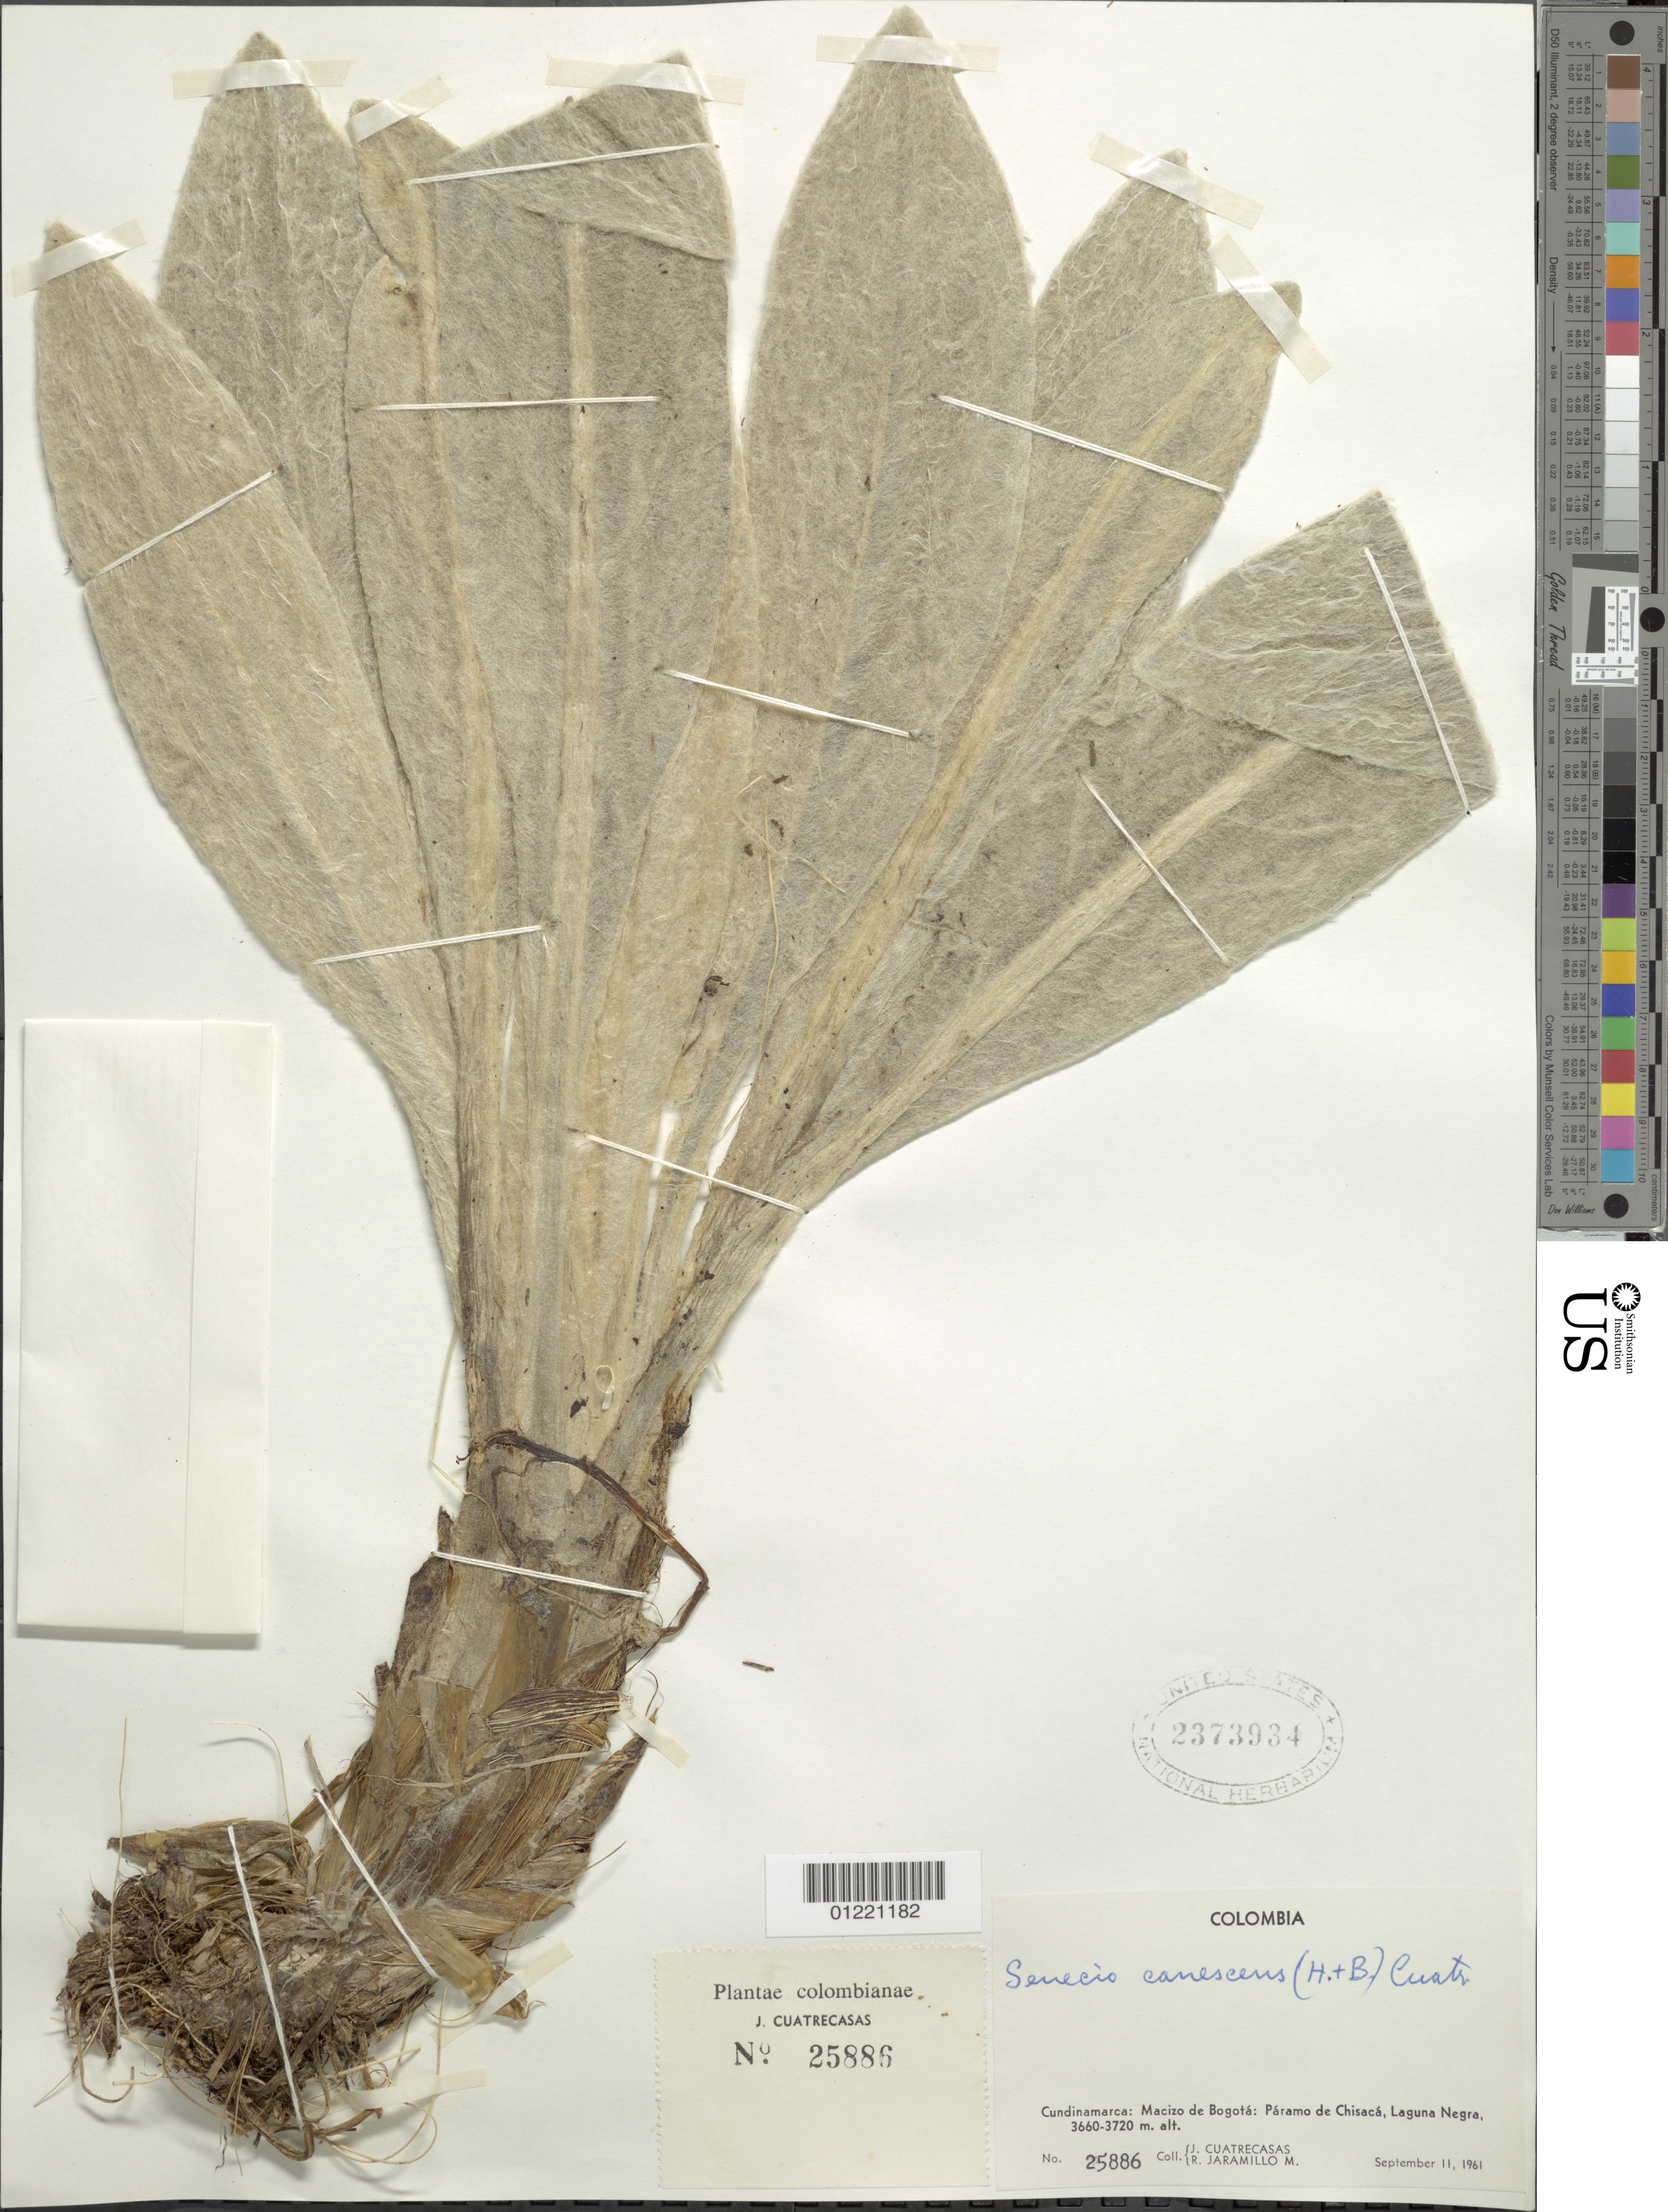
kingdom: Plantae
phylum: Tracheophyta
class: Magnoliopsida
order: Asterales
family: Asteraceae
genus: Senecio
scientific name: Senecio canescens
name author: (Bonpl.) Cuatrec.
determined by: Salomon, Luciana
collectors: J. Cuatrecasas & R. Jaramillo M.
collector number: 25886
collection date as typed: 11 Sep 1961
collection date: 1961-09-11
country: Colombia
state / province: Cundinamarca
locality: Macizo de Bogotá: Páramo de Chisaca, Laguna Negra.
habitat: paramo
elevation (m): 3660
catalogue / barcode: US 2373934